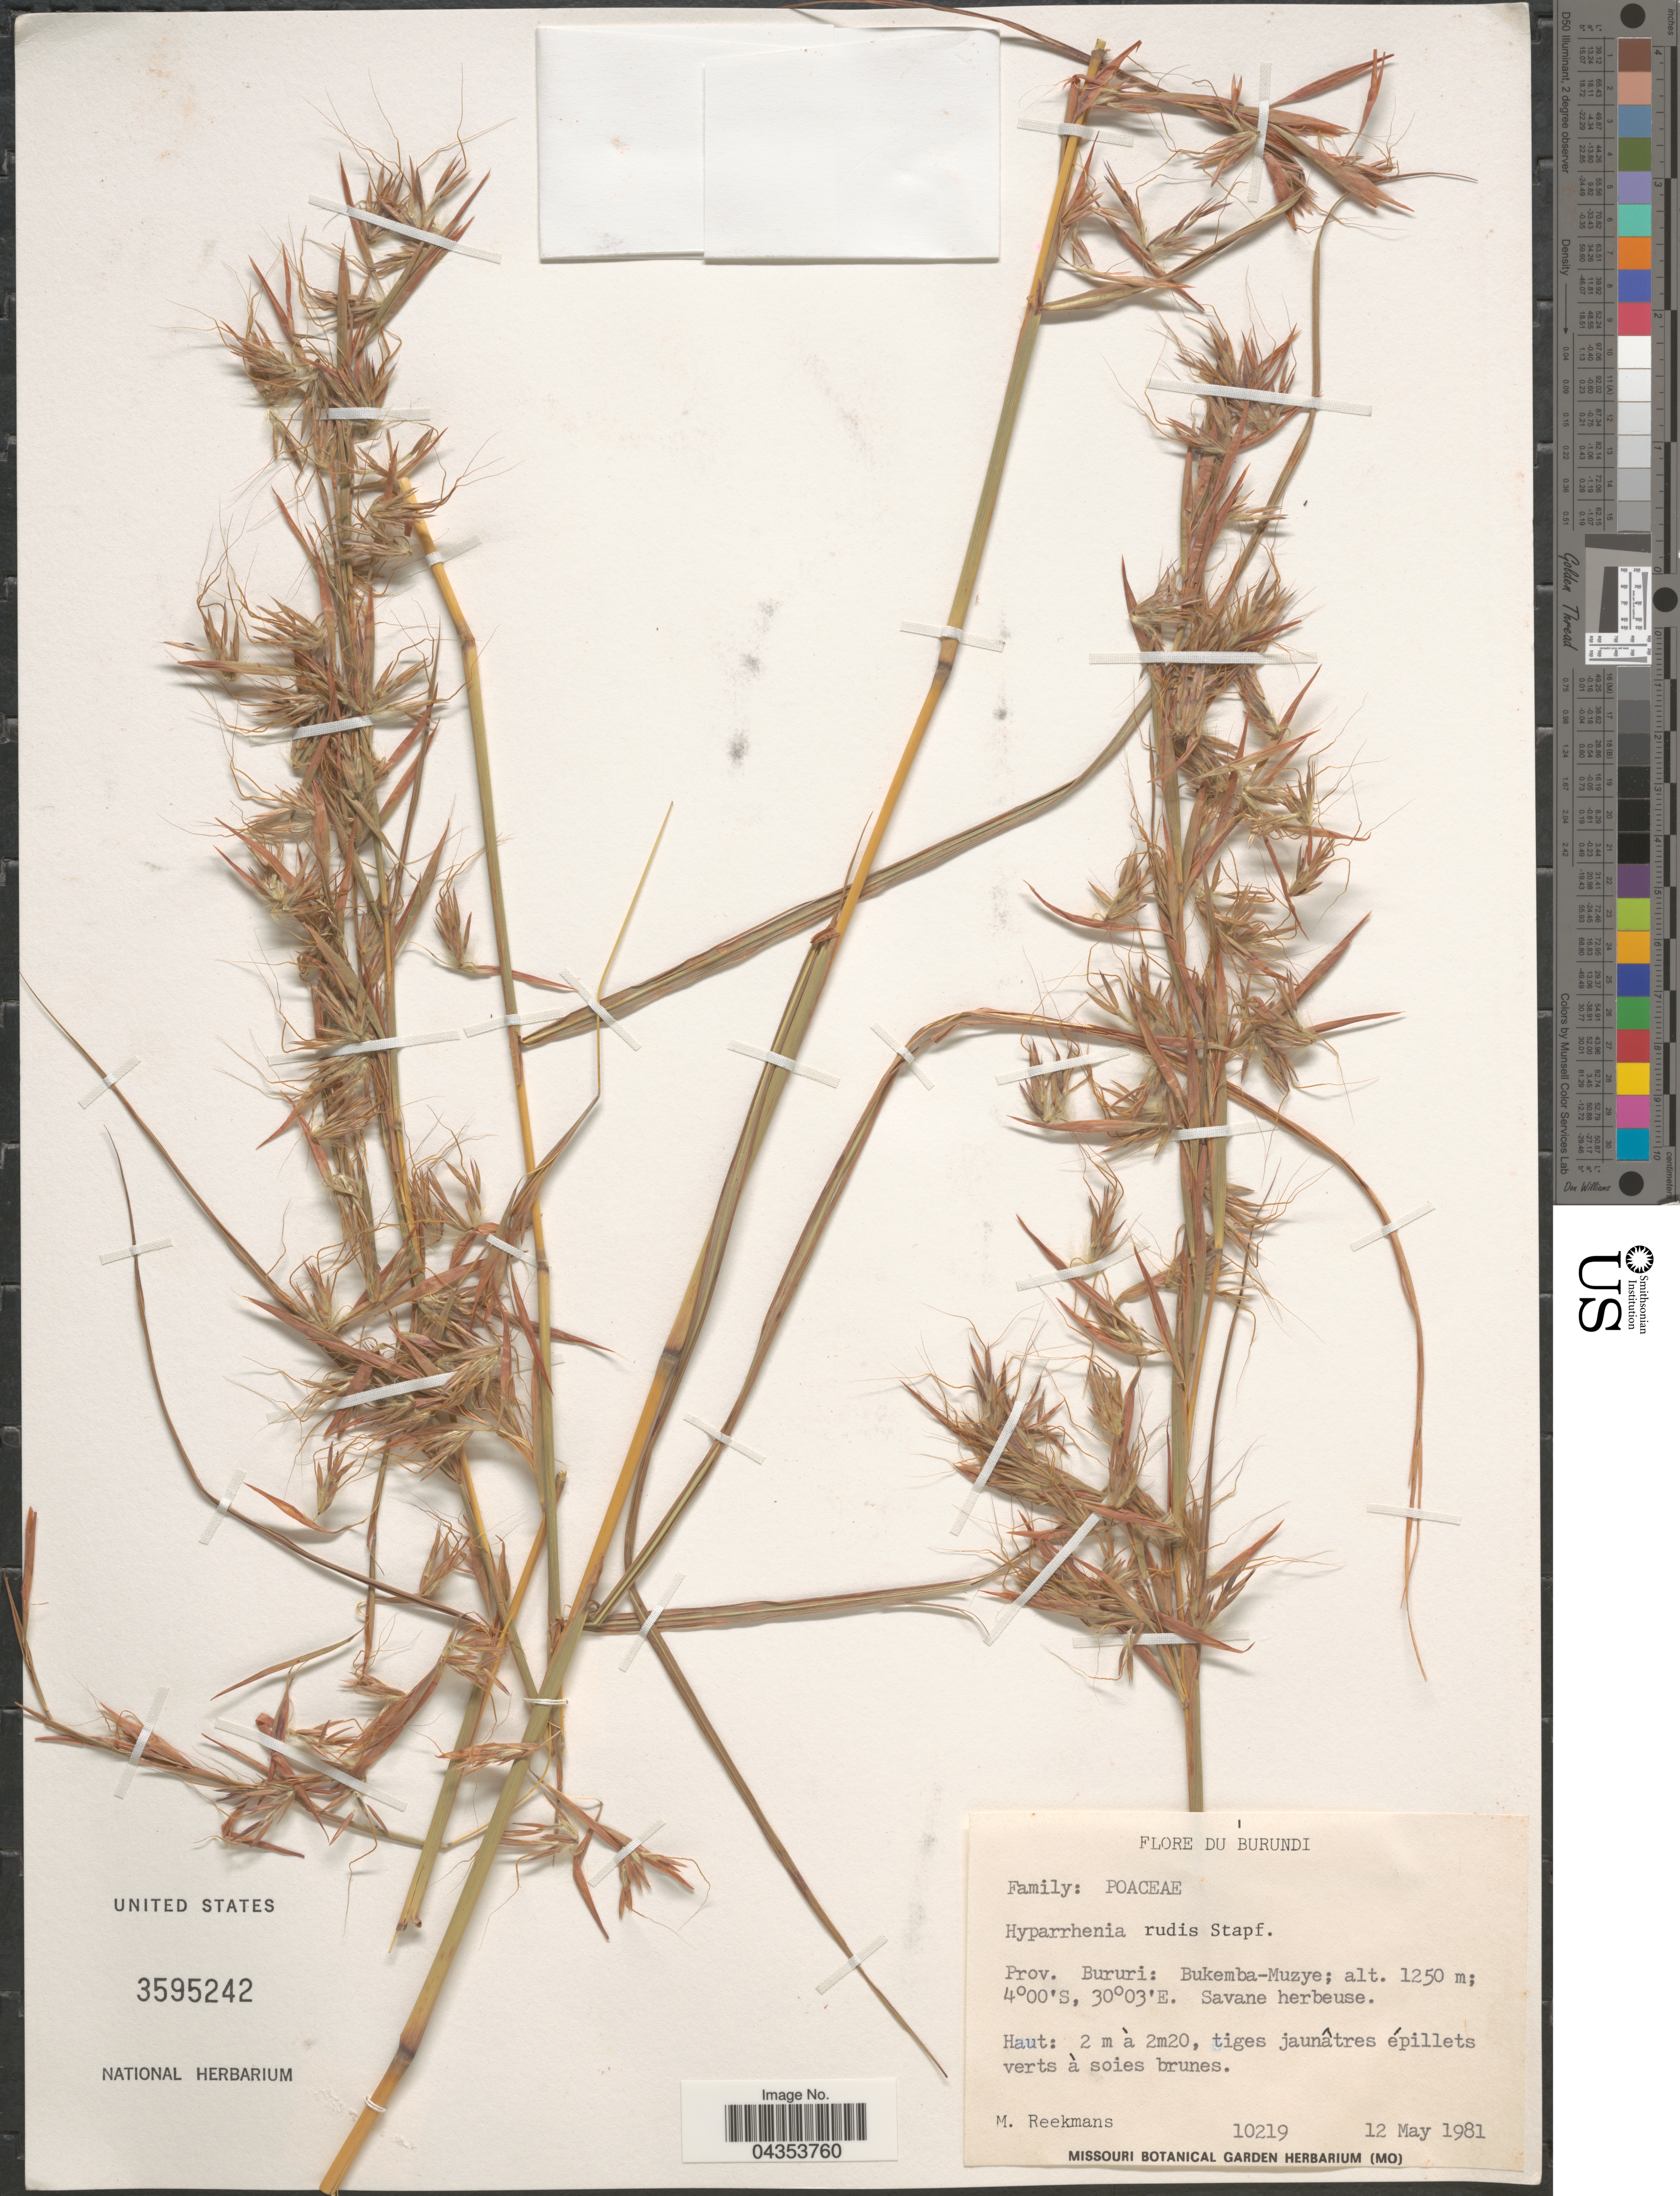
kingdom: Plantae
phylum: Tracheophyta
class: Liliopsida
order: Poales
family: Poaceae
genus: Hyparrhenia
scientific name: Hyparrhenia rudis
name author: Stapf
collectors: M. Reekmans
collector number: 10219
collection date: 1981-02-12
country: Burundi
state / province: Bururi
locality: Bukemba-Muzye.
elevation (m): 1250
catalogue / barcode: US 3595242